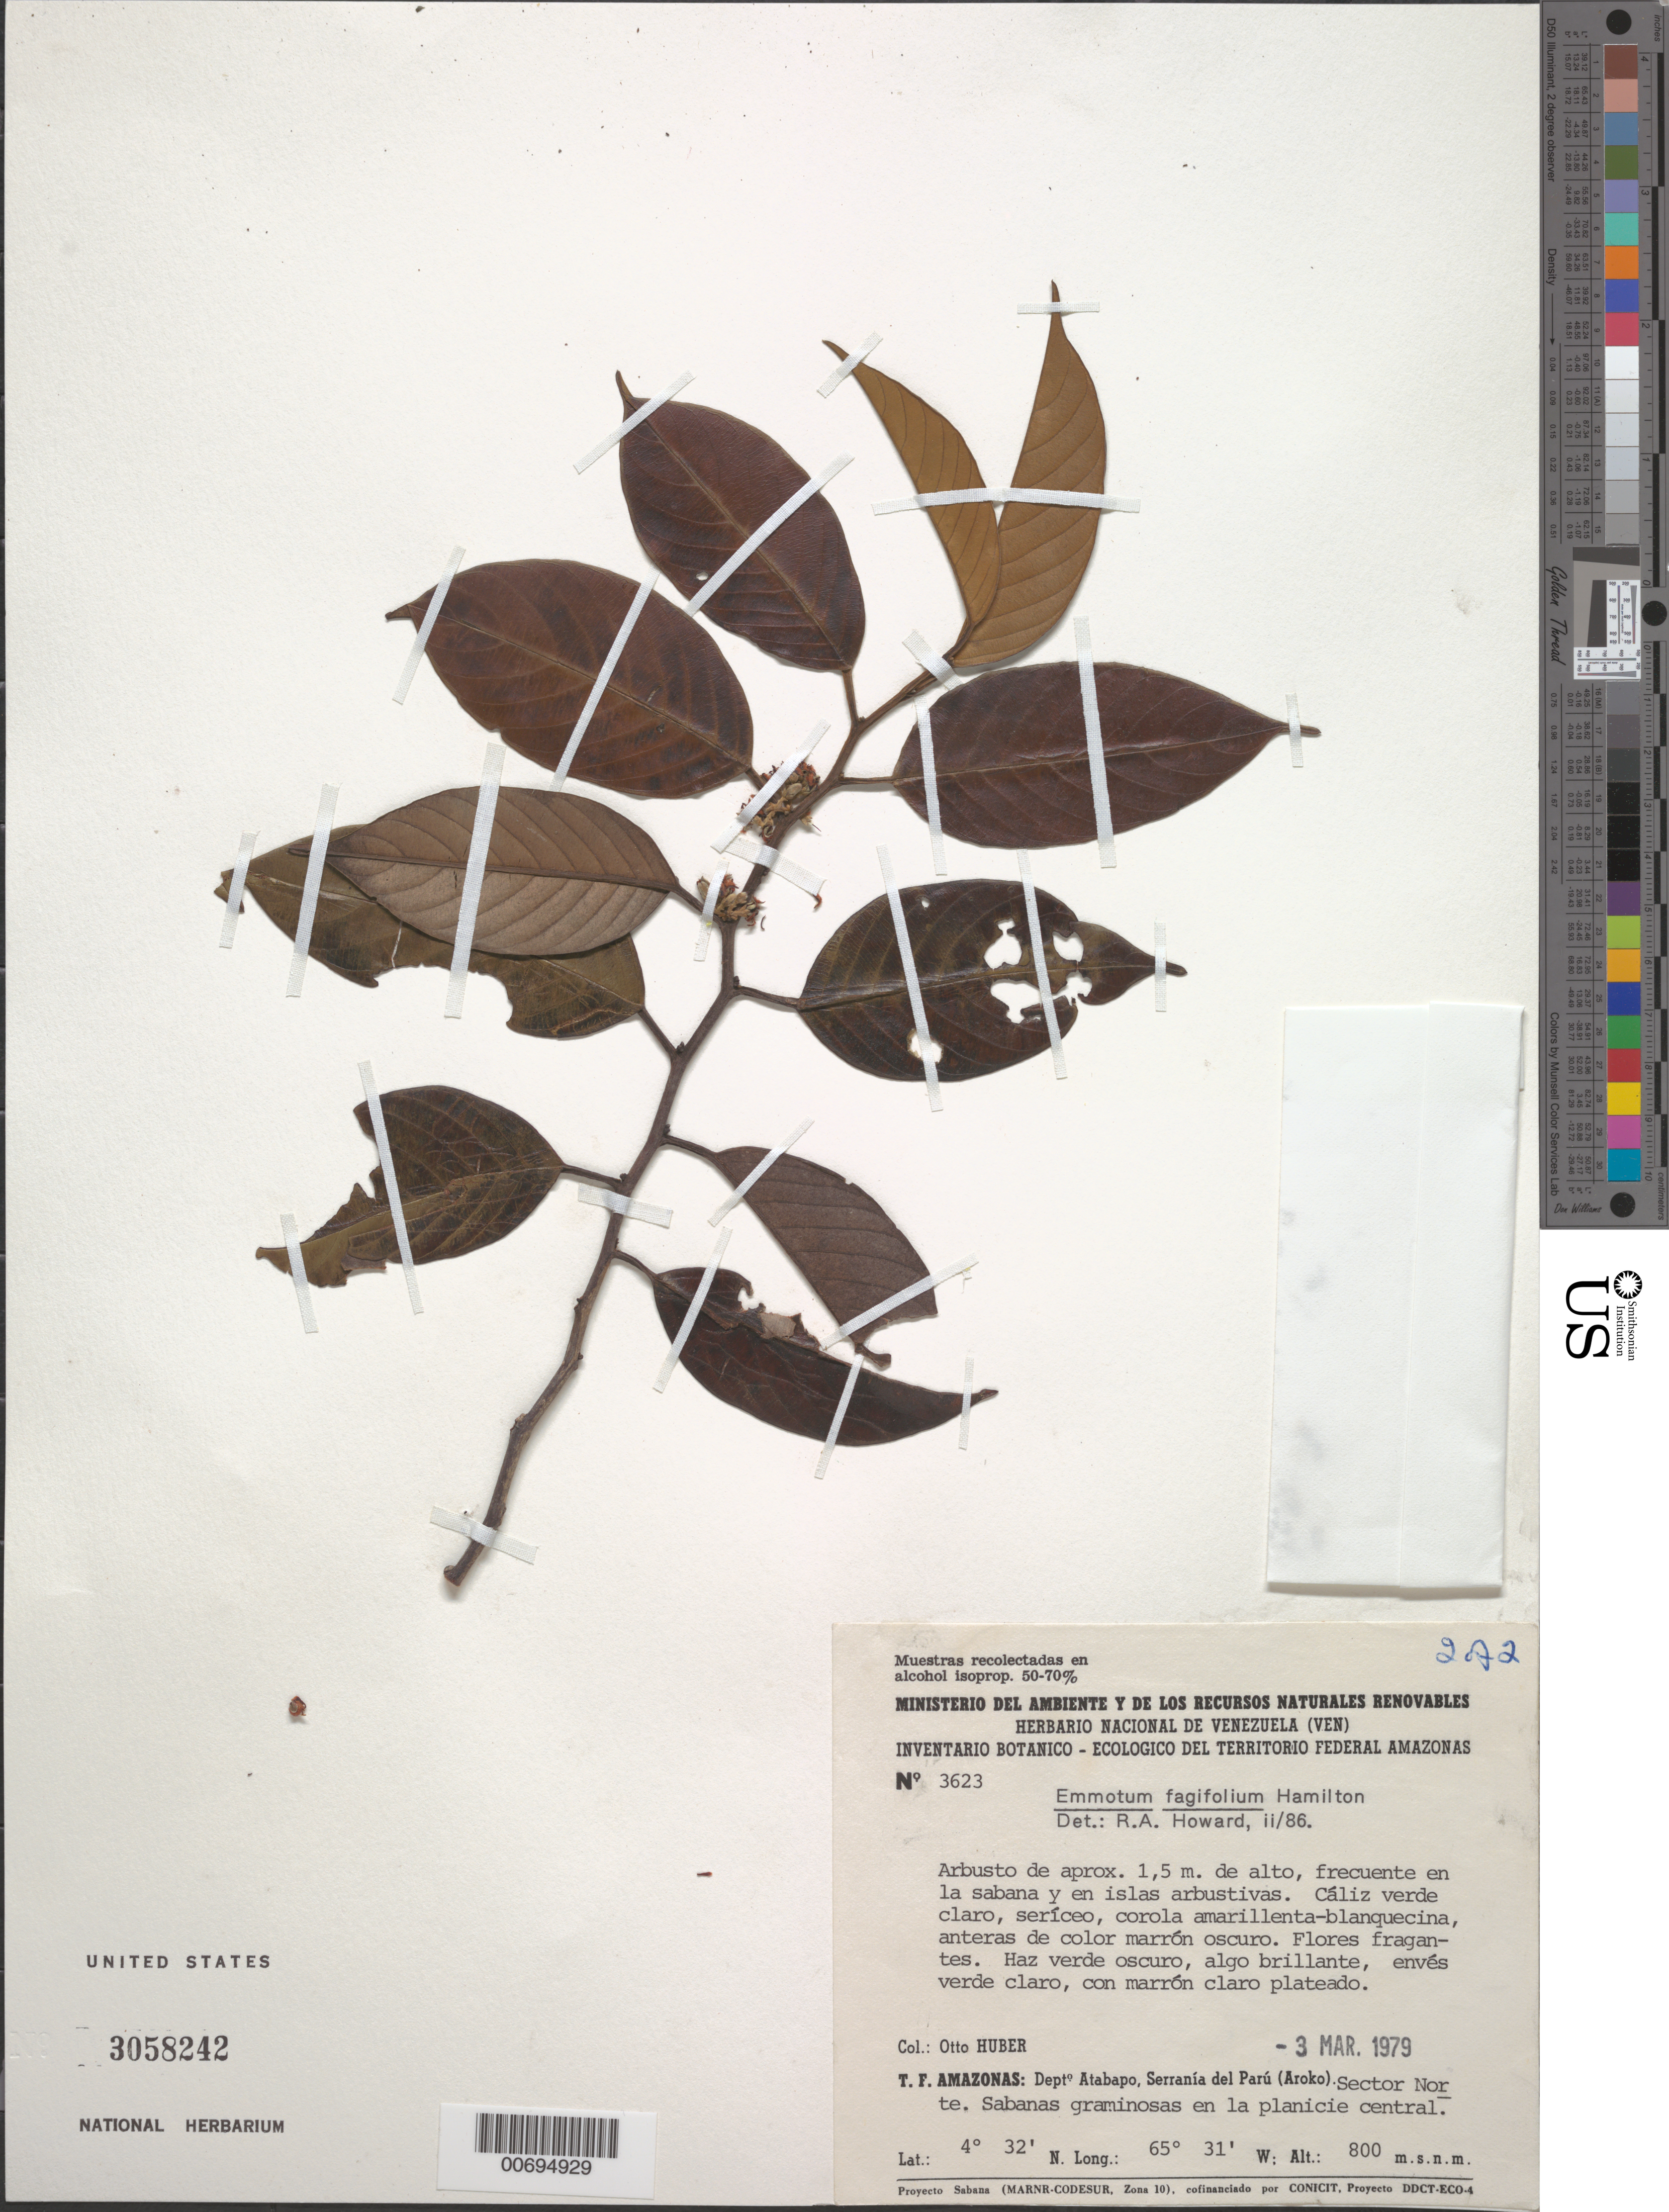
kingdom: Plantae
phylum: Tracheophyta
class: Magnoliopsida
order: Metteniusales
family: Metteniusaceae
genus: Emmotum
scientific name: Emmotum fagifolium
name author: Desv. ex Ham.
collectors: O. Huber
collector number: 3623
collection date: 1979-03-03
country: Venezuela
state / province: Amazonas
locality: T. F. Amazonas: Deptº Atabapo, Serranía del Parú (Aroko). Sector Norte.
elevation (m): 800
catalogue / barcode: US 3058242